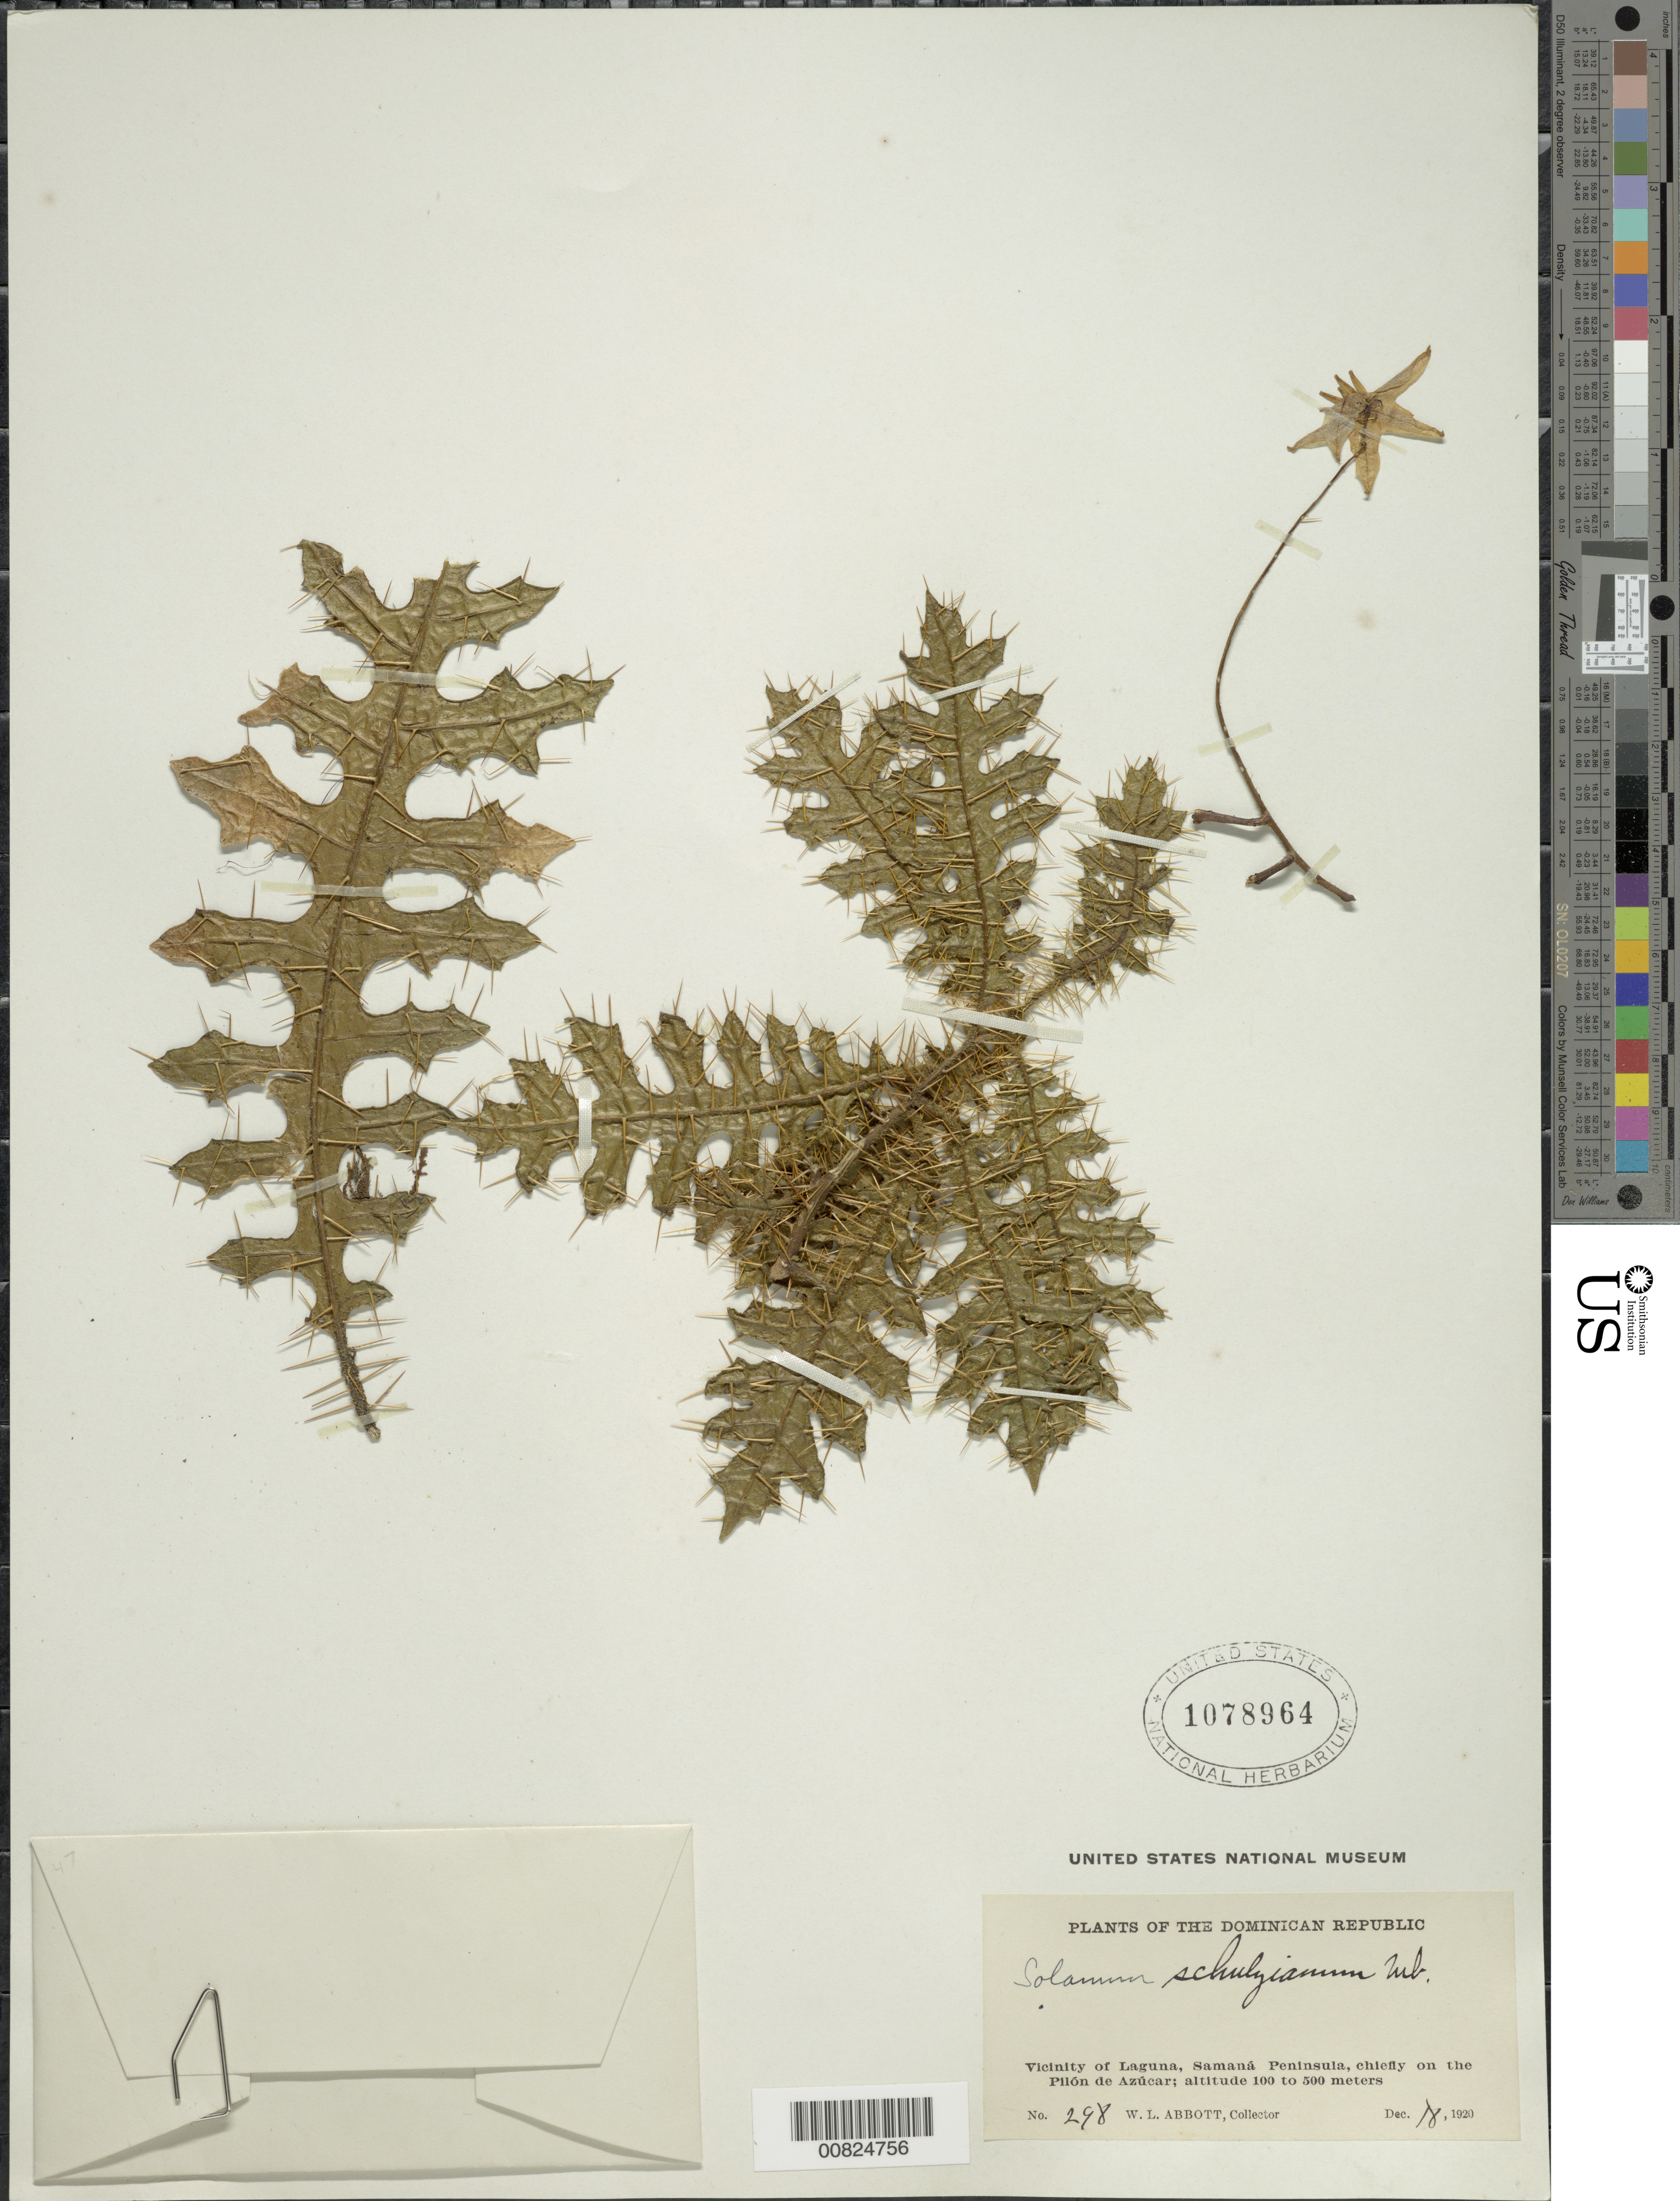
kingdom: Plantae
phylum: Tracheophyta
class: Magnoliopsida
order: Solanales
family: Solanaceae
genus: Solanum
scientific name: Solanum schulzianum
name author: Urb.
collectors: W. L. Abbott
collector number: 298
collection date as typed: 18 Dec 1920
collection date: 1920-12-18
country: Dominican Republic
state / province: Samana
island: Hispaniola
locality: Vicinity of Laguna, Samaná Peninsula, chiefly on the Pilón de Azúcar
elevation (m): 100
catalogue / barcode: US 1078964